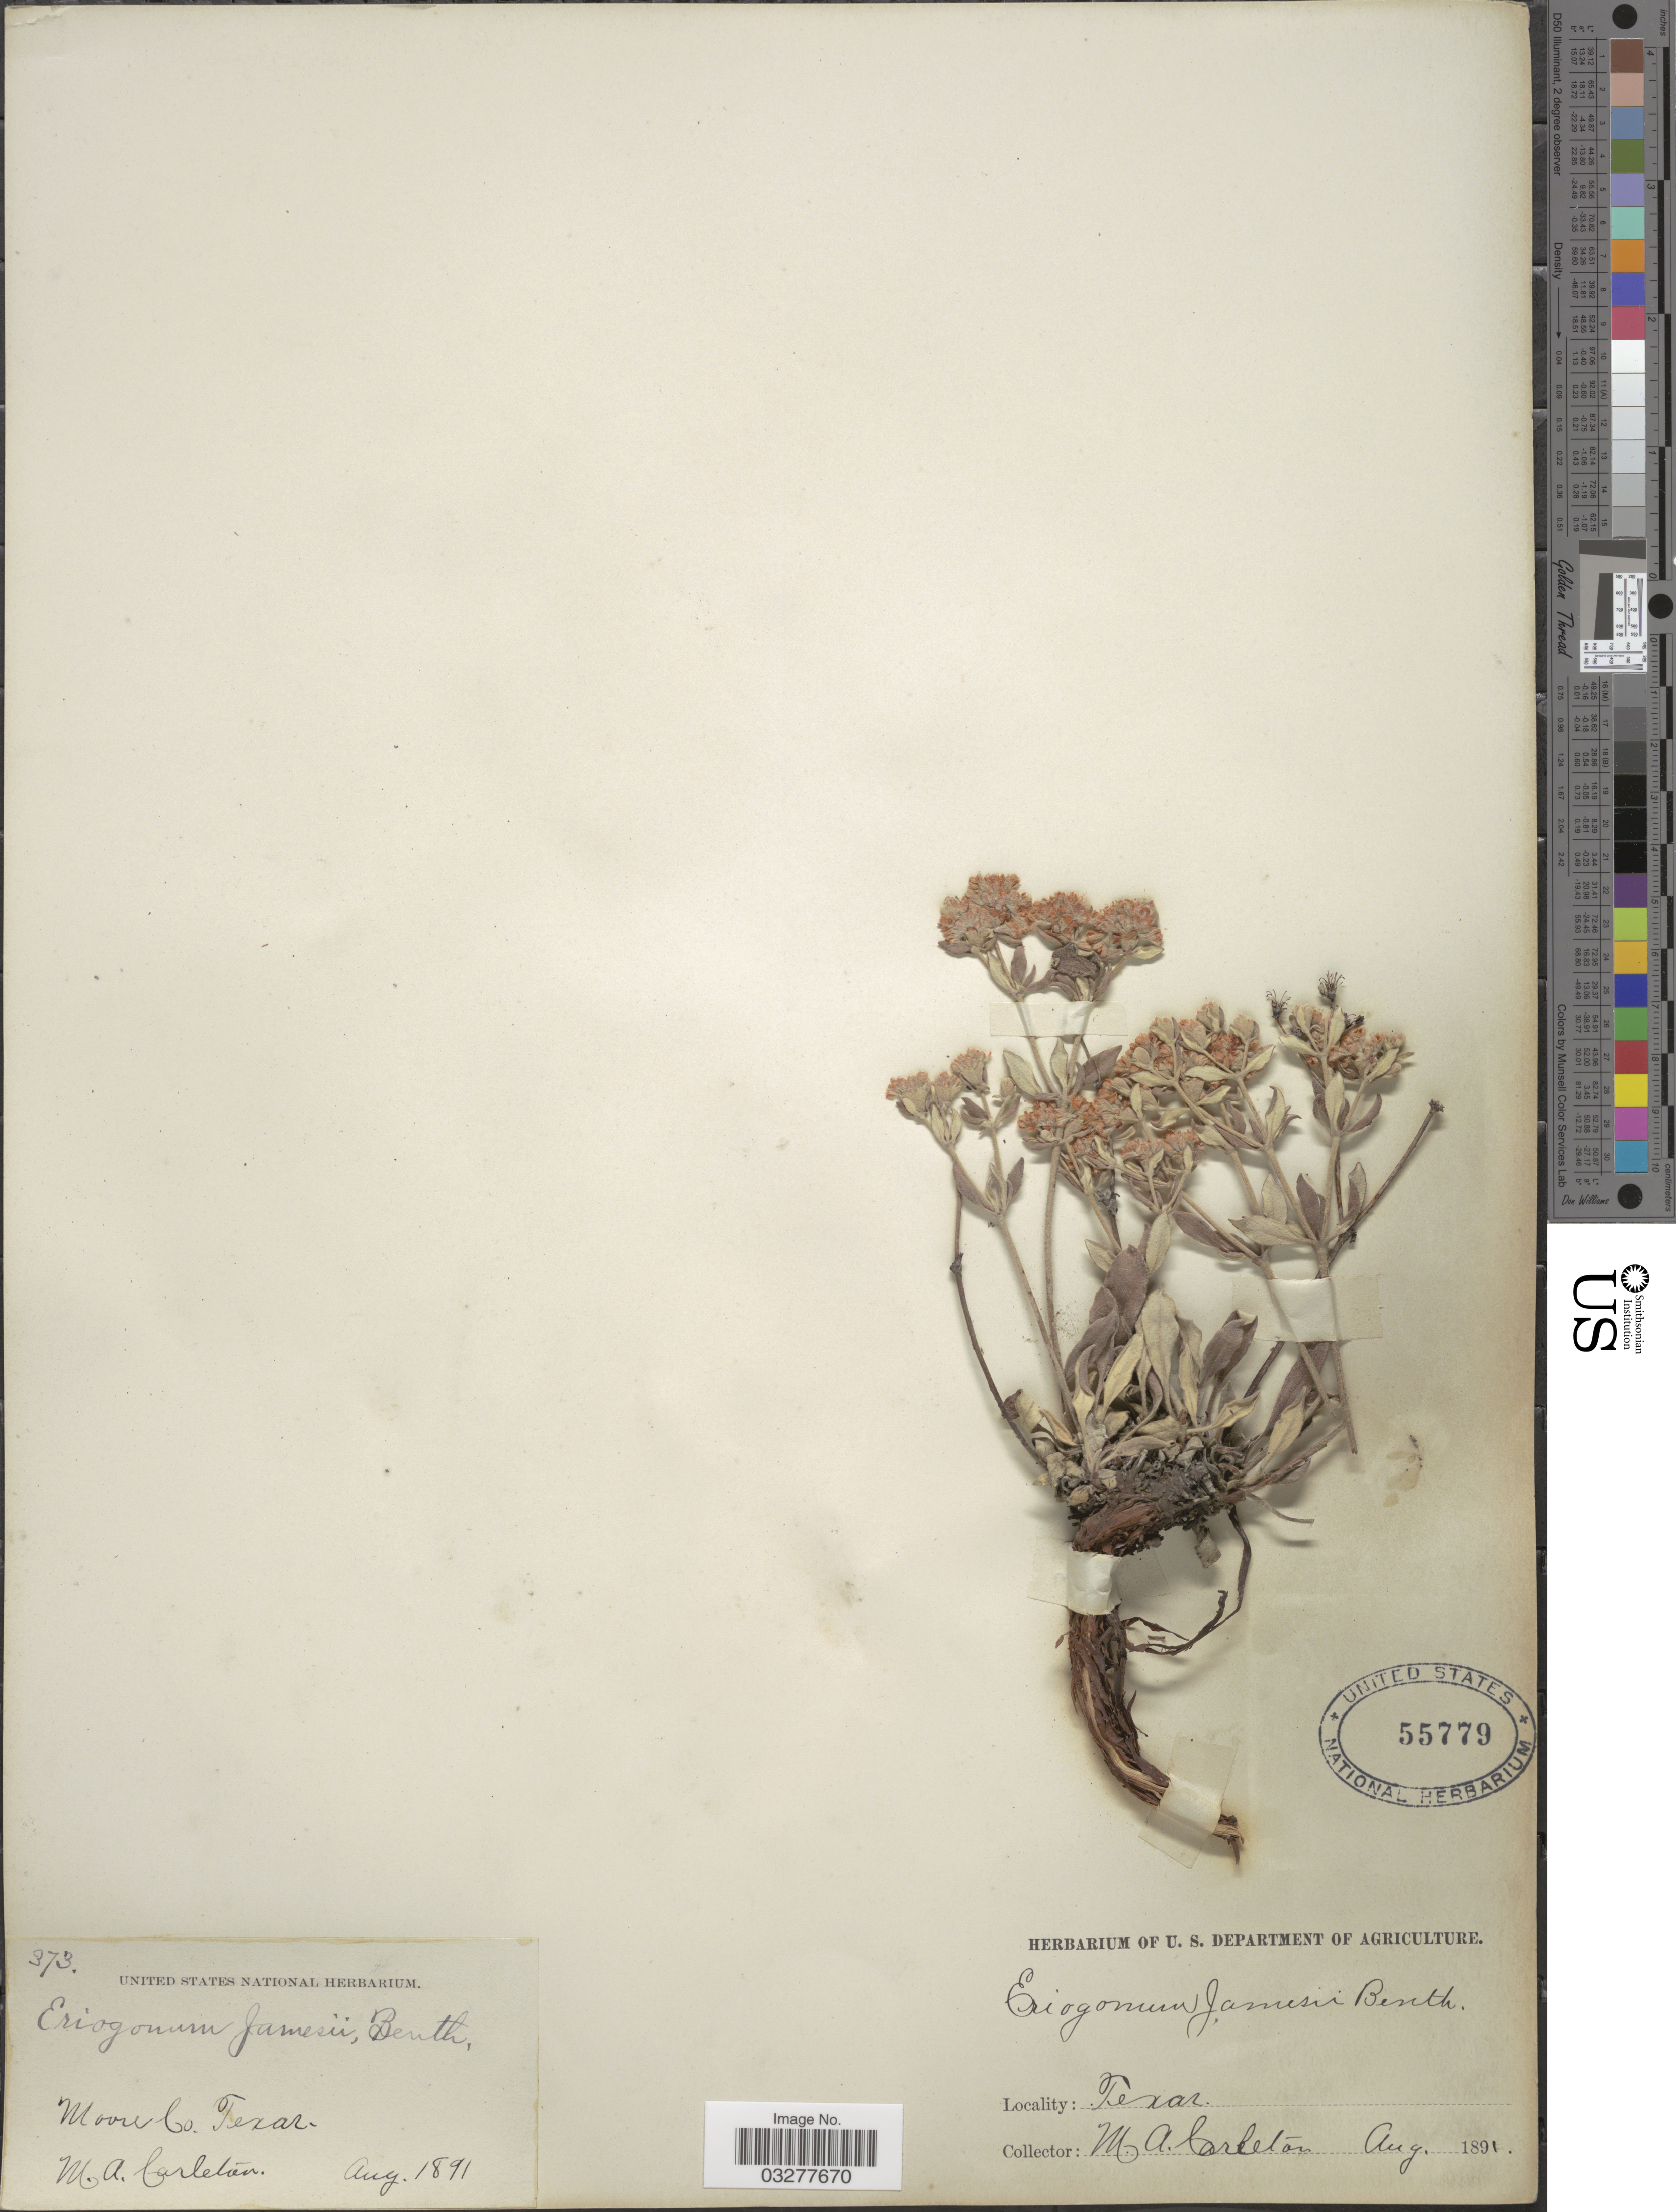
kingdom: Plantae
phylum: Tracheophyta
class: Magnoliopsida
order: Caryophyllales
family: Polygonaceae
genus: Eriogonum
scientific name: Eriogonum jamesii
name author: Benth.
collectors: M. A. Carleton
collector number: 373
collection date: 1891-08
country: United States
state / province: Texas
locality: Moore Co.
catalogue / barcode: US 55779